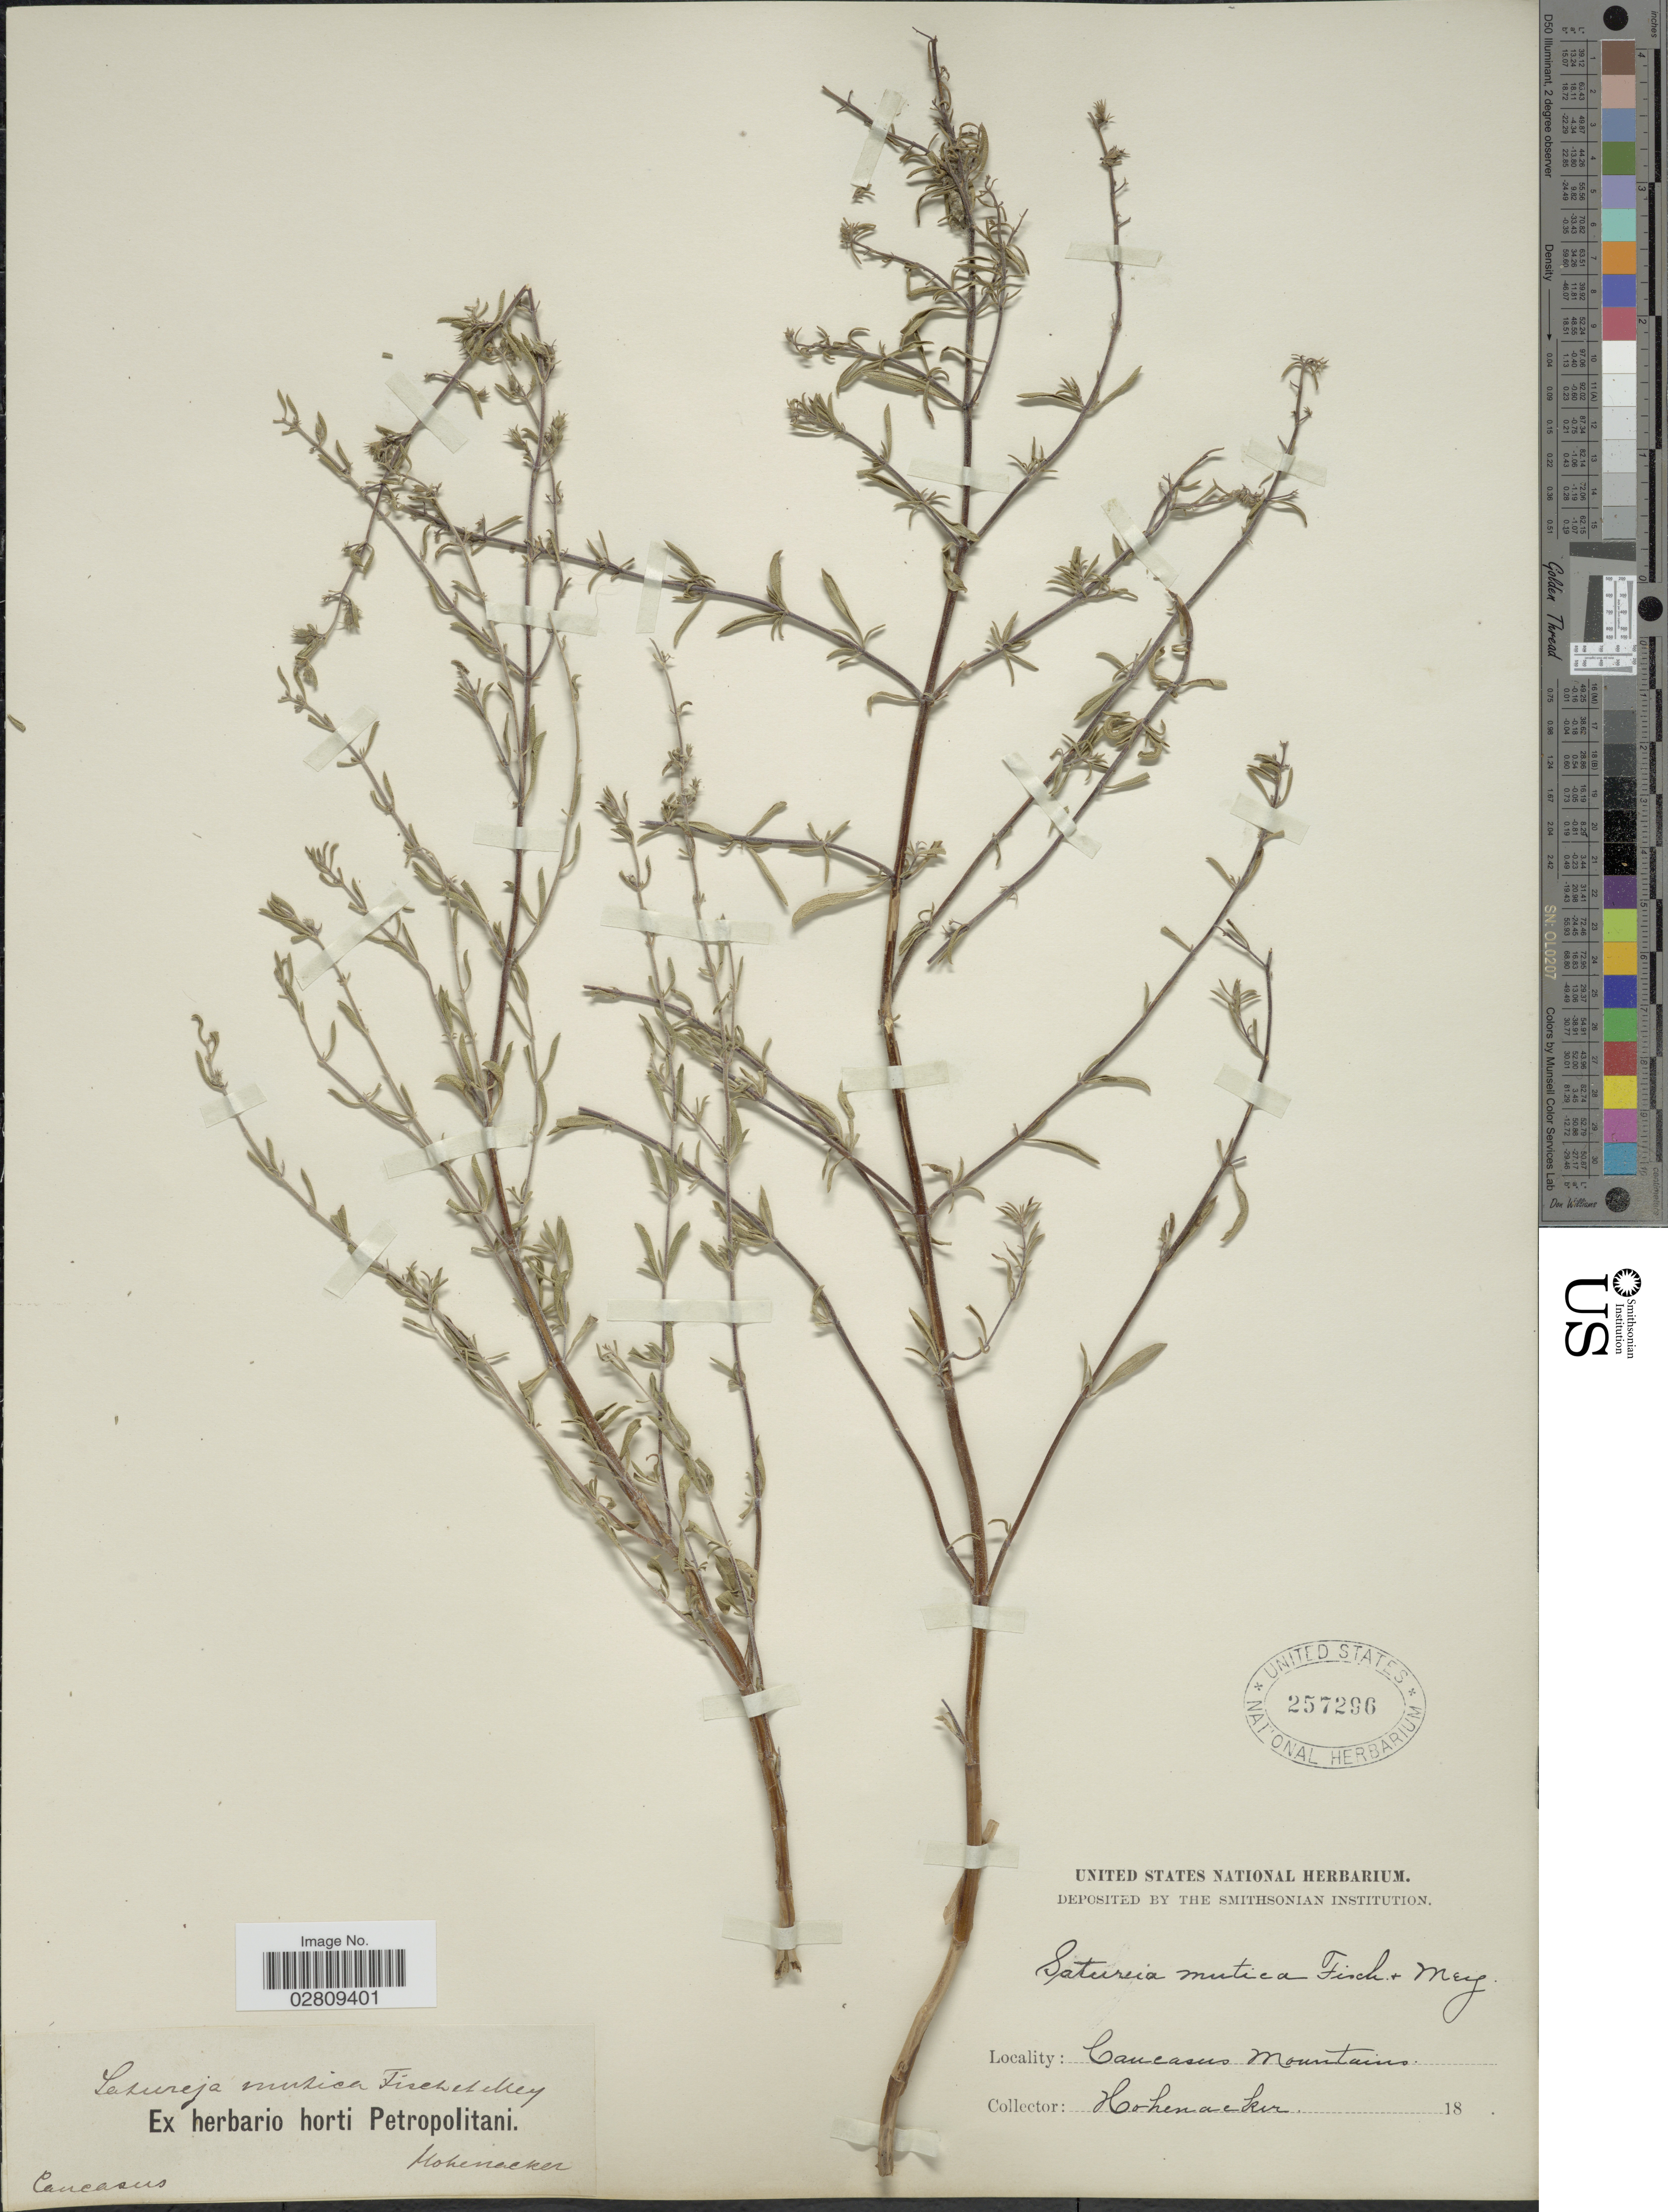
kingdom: Plantae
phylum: Tracheophyta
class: Magnoliopsida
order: Lamiales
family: Lamiaceae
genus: Satureja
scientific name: Satureja mutica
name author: Fisch. & C.A. Mey.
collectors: Hohenacker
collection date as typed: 18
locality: Caucasus Mountains.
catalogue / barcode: US 257296